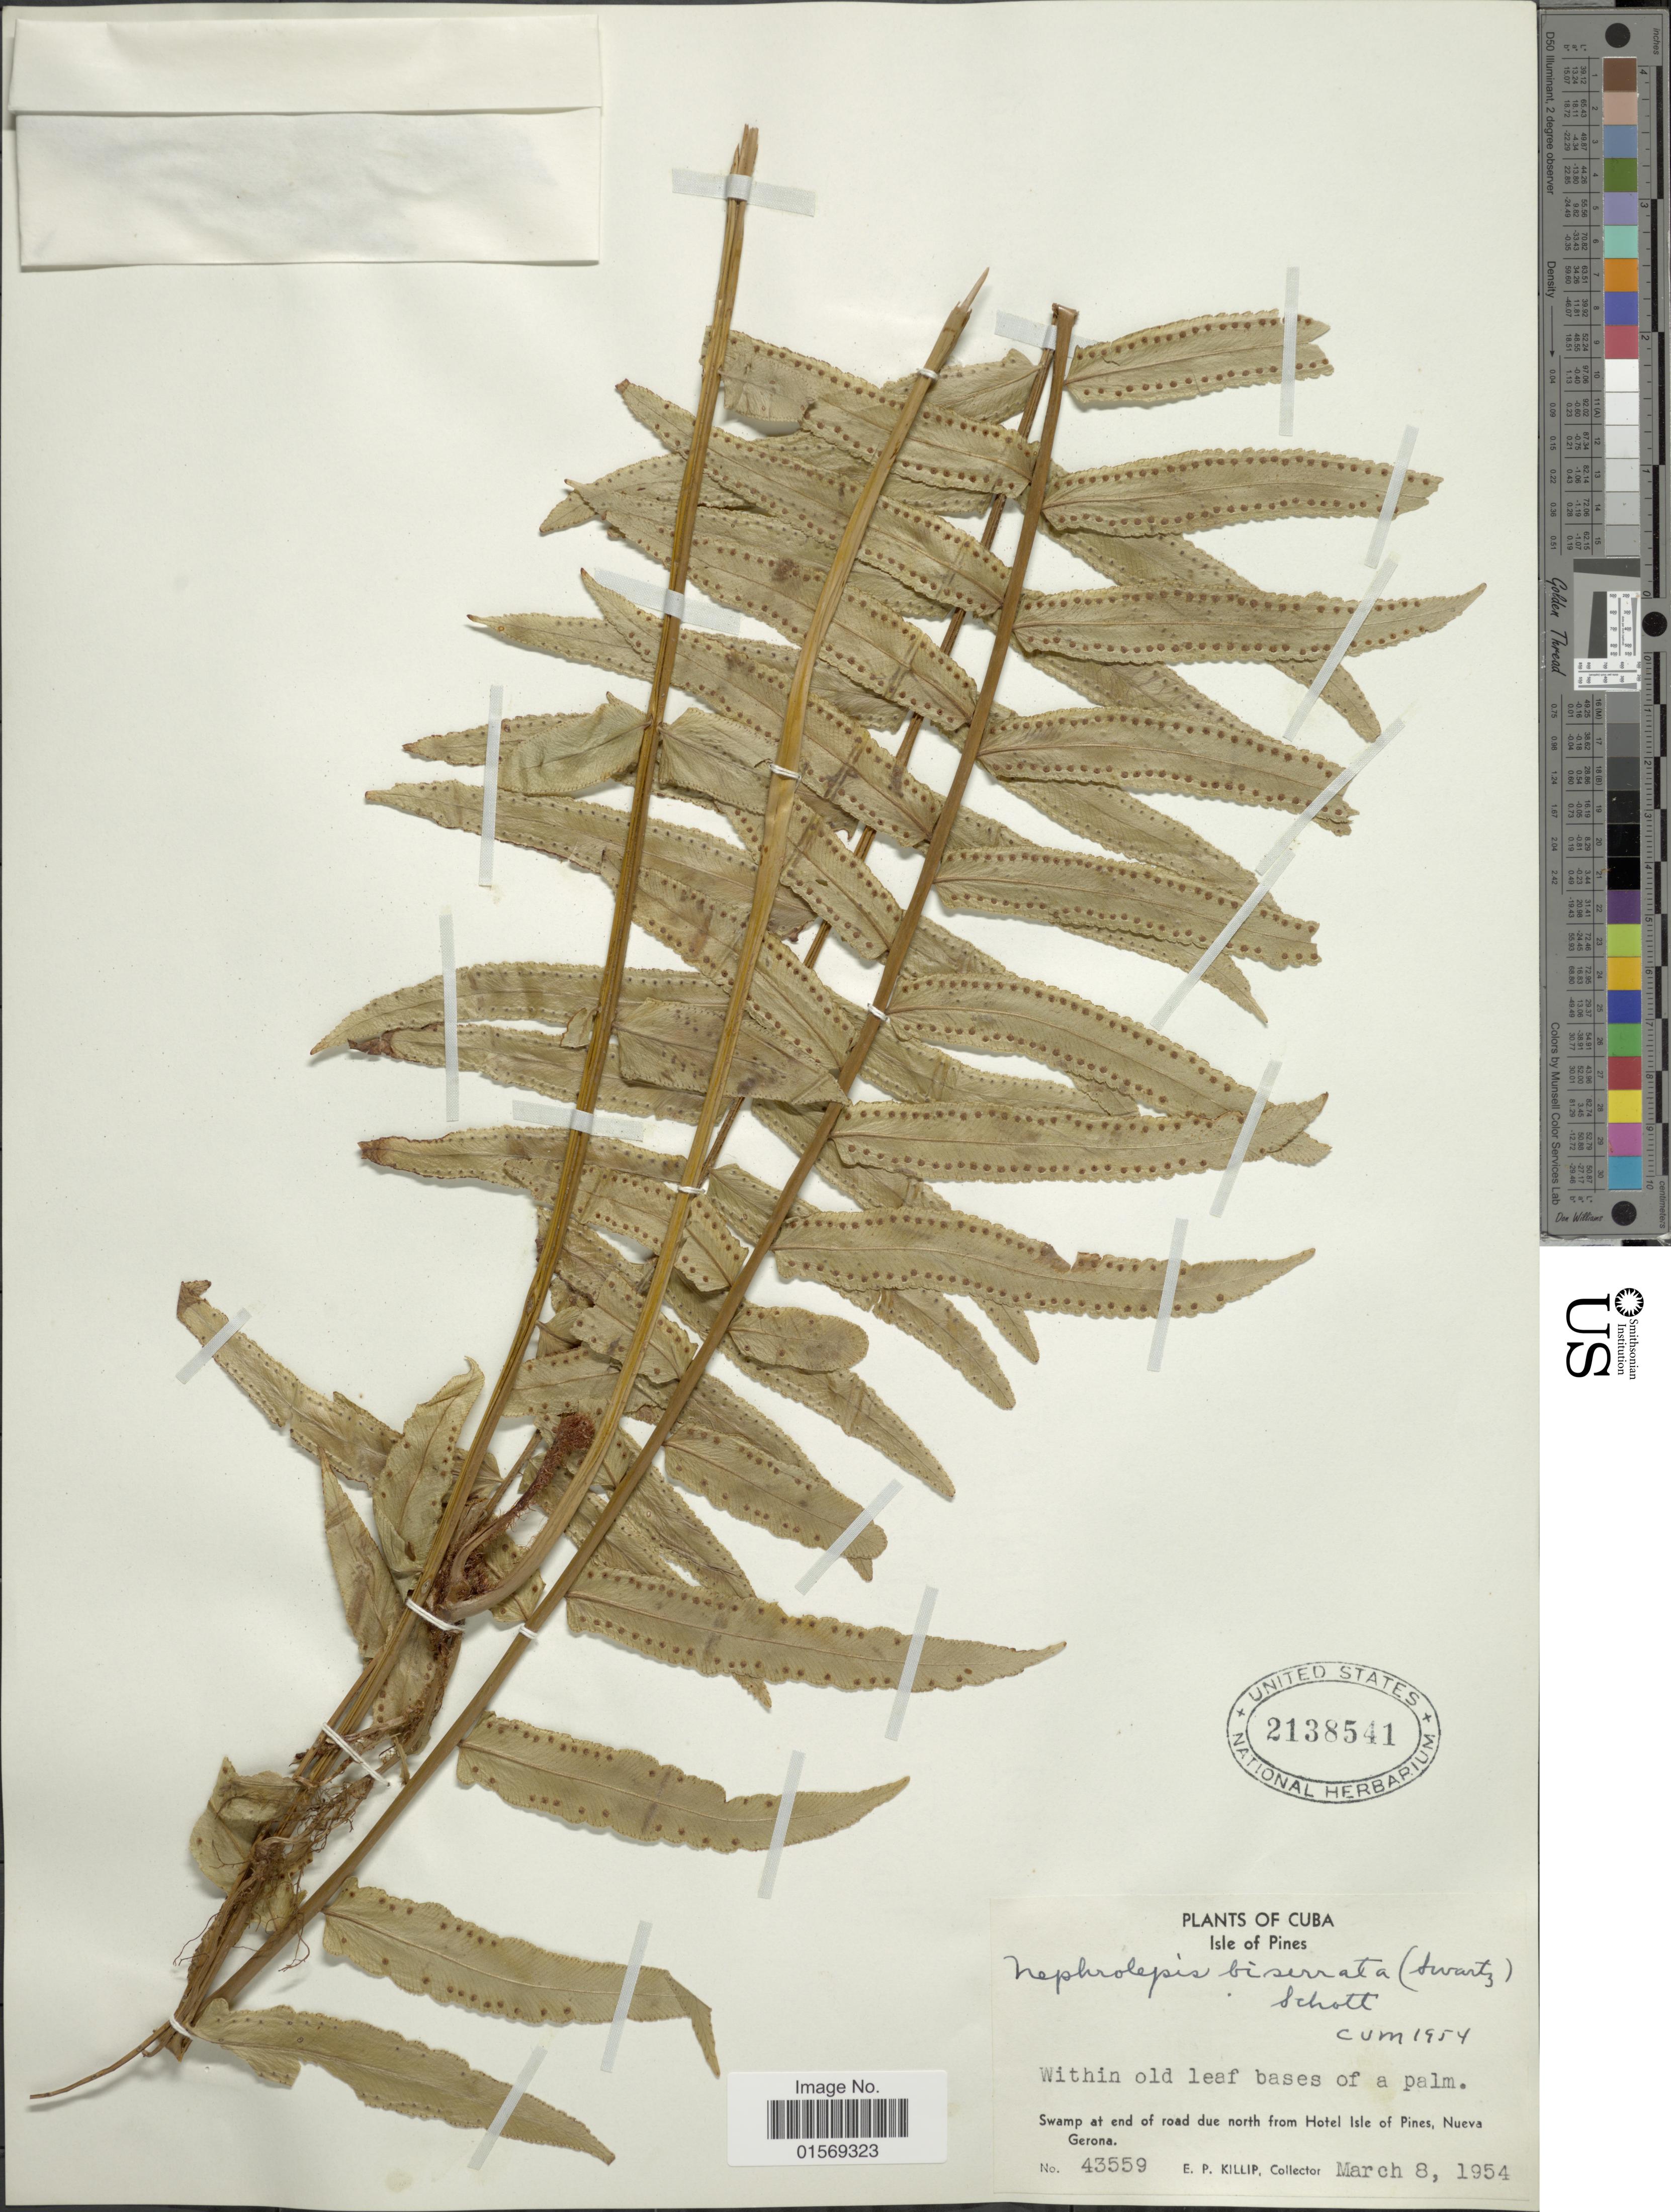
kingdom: Plantae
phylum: Tracheophyta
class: Polypodiopsida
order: Polypodiales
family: Nephrolepidaceae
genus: Nephrolepis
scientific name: Nephrolepis biserrata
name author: (Sw.) Schott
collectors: E. P. Killip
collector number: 43559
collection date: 1954-03-08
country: Cuba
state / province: Isla de la Juventud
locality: Cuba, Isle of Pines, Swamp at end of road due north from Hotel Isle of Pines, Nueva Gerona.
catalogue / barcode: US 2138541